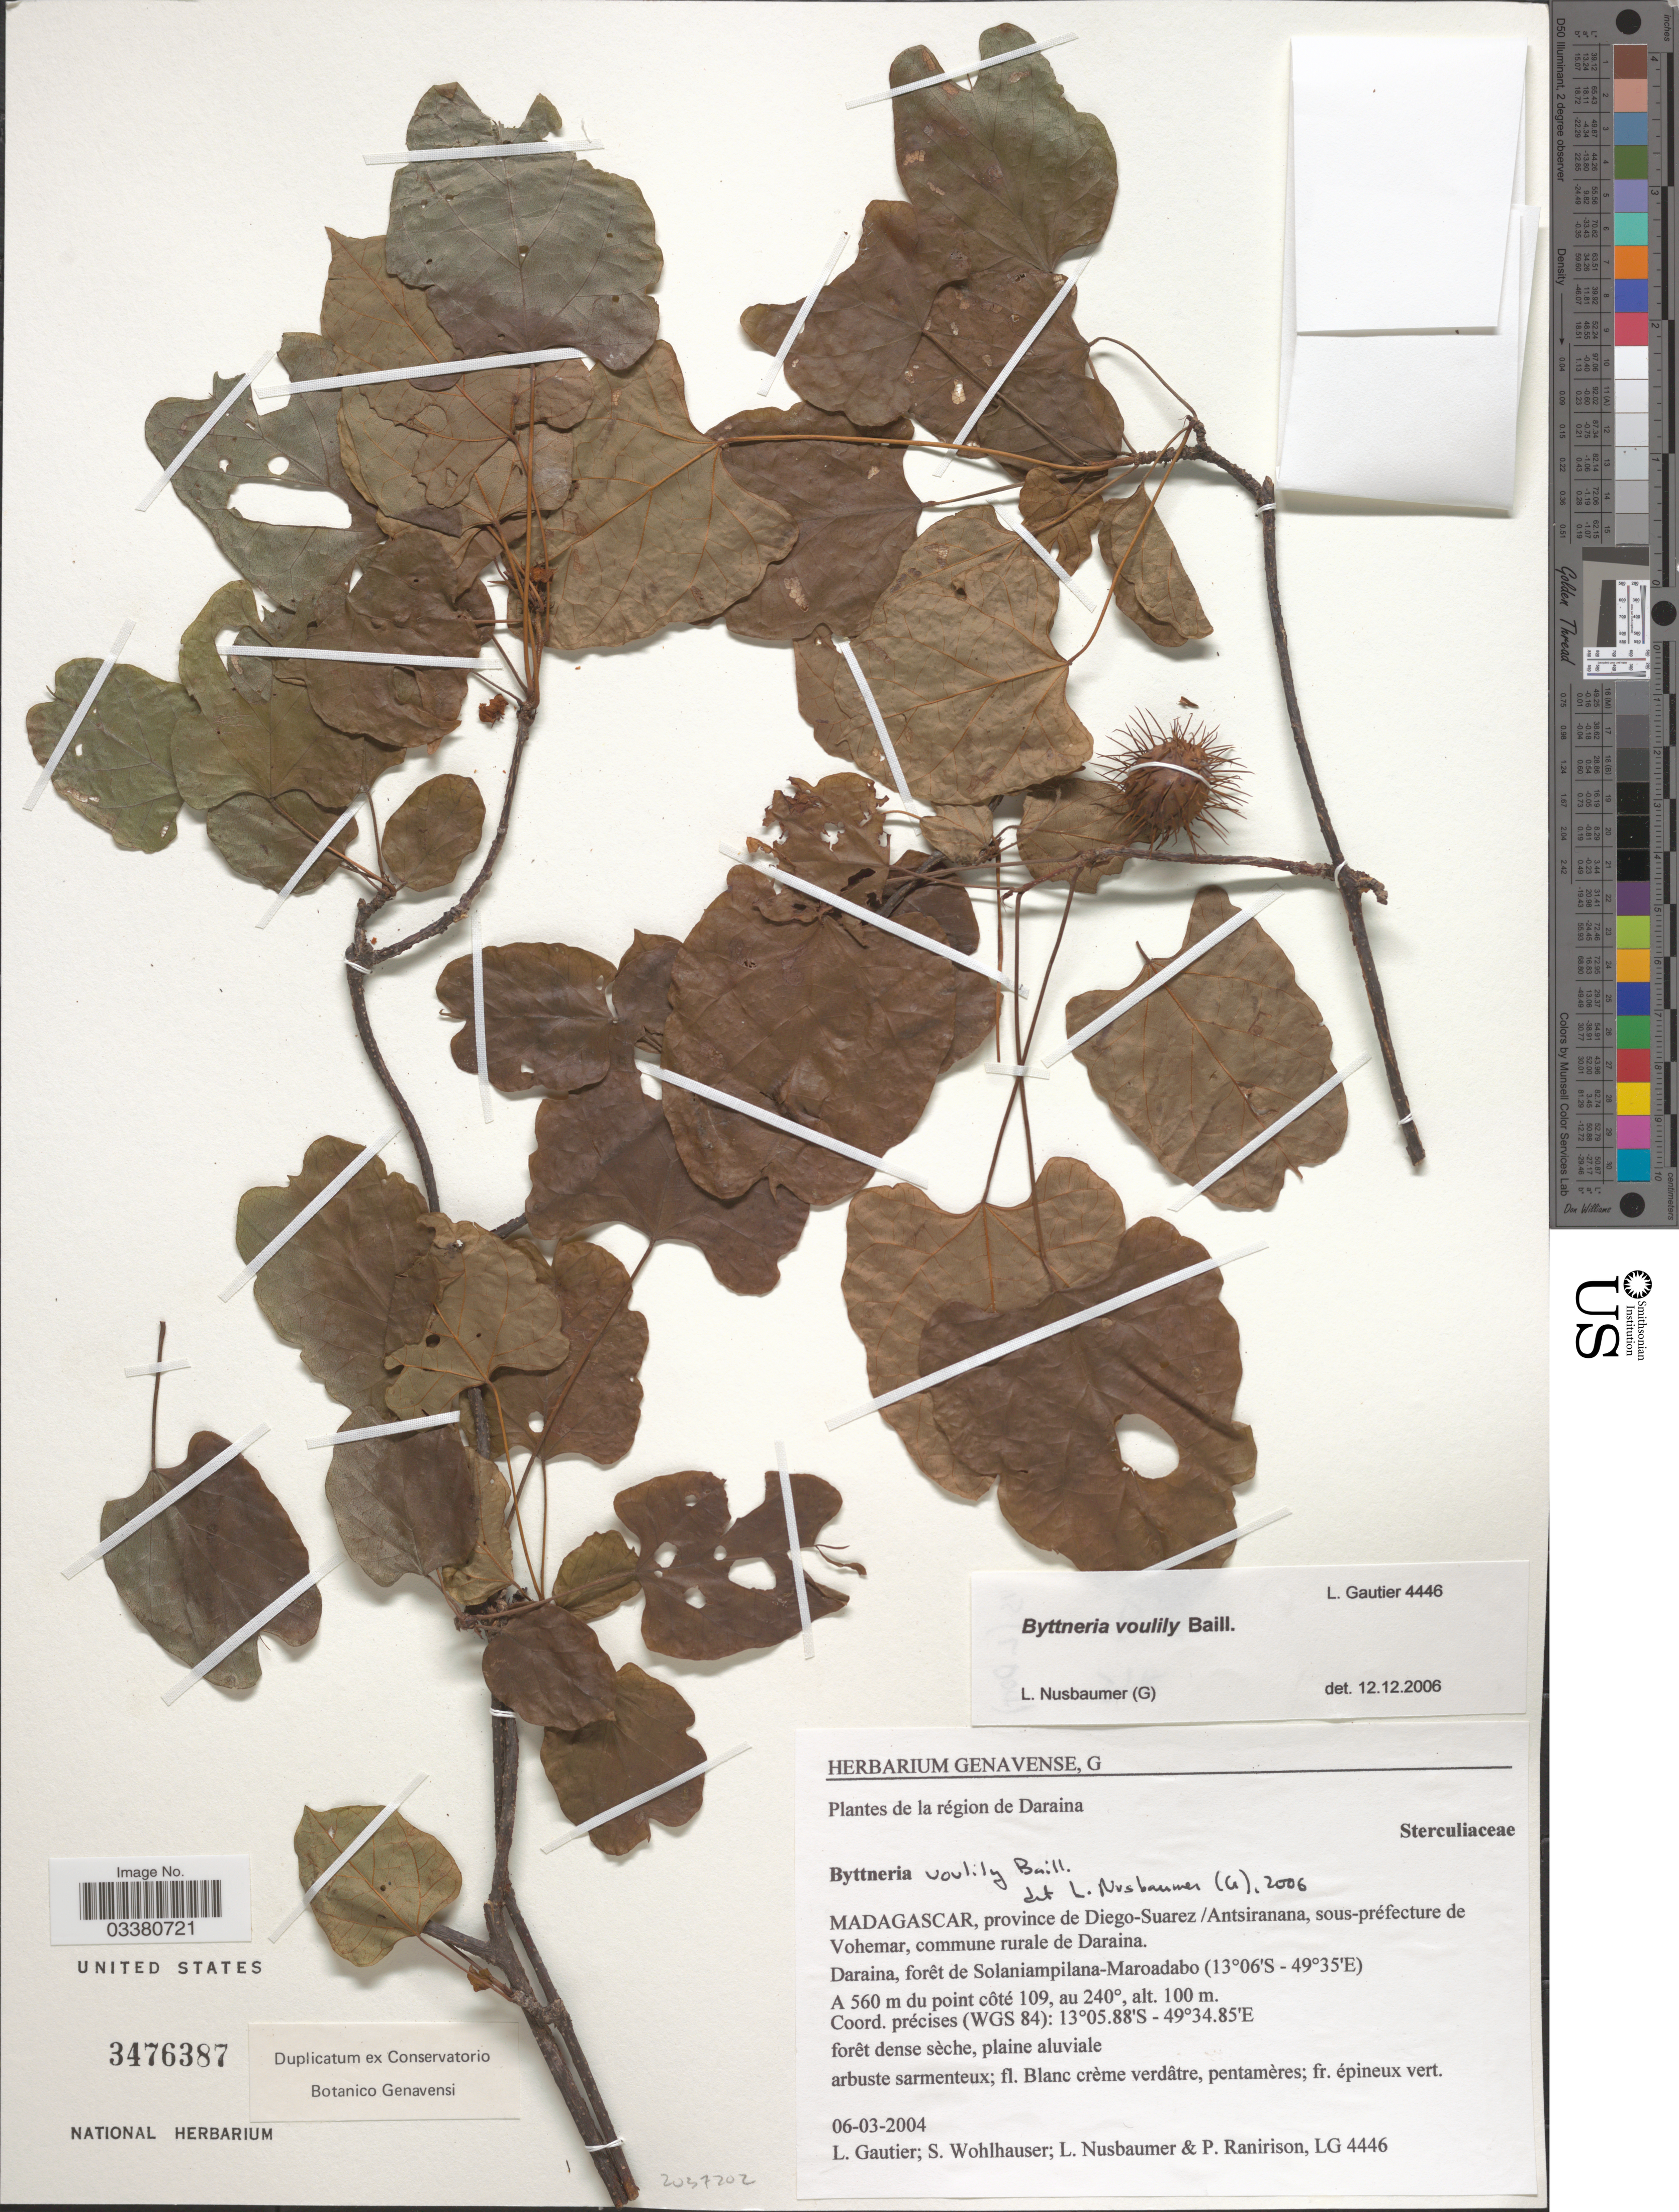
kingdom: Plantae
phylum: Tracheophyta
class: Magnoliopsida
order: Malvales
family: Malvaceae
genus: Byttneria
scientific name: Byttneria voulily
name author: Baill.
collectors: L. Gautier, S. Wohlhauser, L. Nusbaumer & P. Ranirison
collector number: LG 4446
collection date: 2004-03-06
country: Madagascar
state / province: Sava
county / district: Vohémar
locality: De la région de Daraina. Province de Diego-Suarez, sous-préfecture de Vohemar, commune rurale de Daraina. Daraina, forêt de Solaniampilana-Maroadabo. A 560 m du point côté 109, au 240°. (WGS 84).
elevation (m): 100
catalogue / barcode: US 3476387